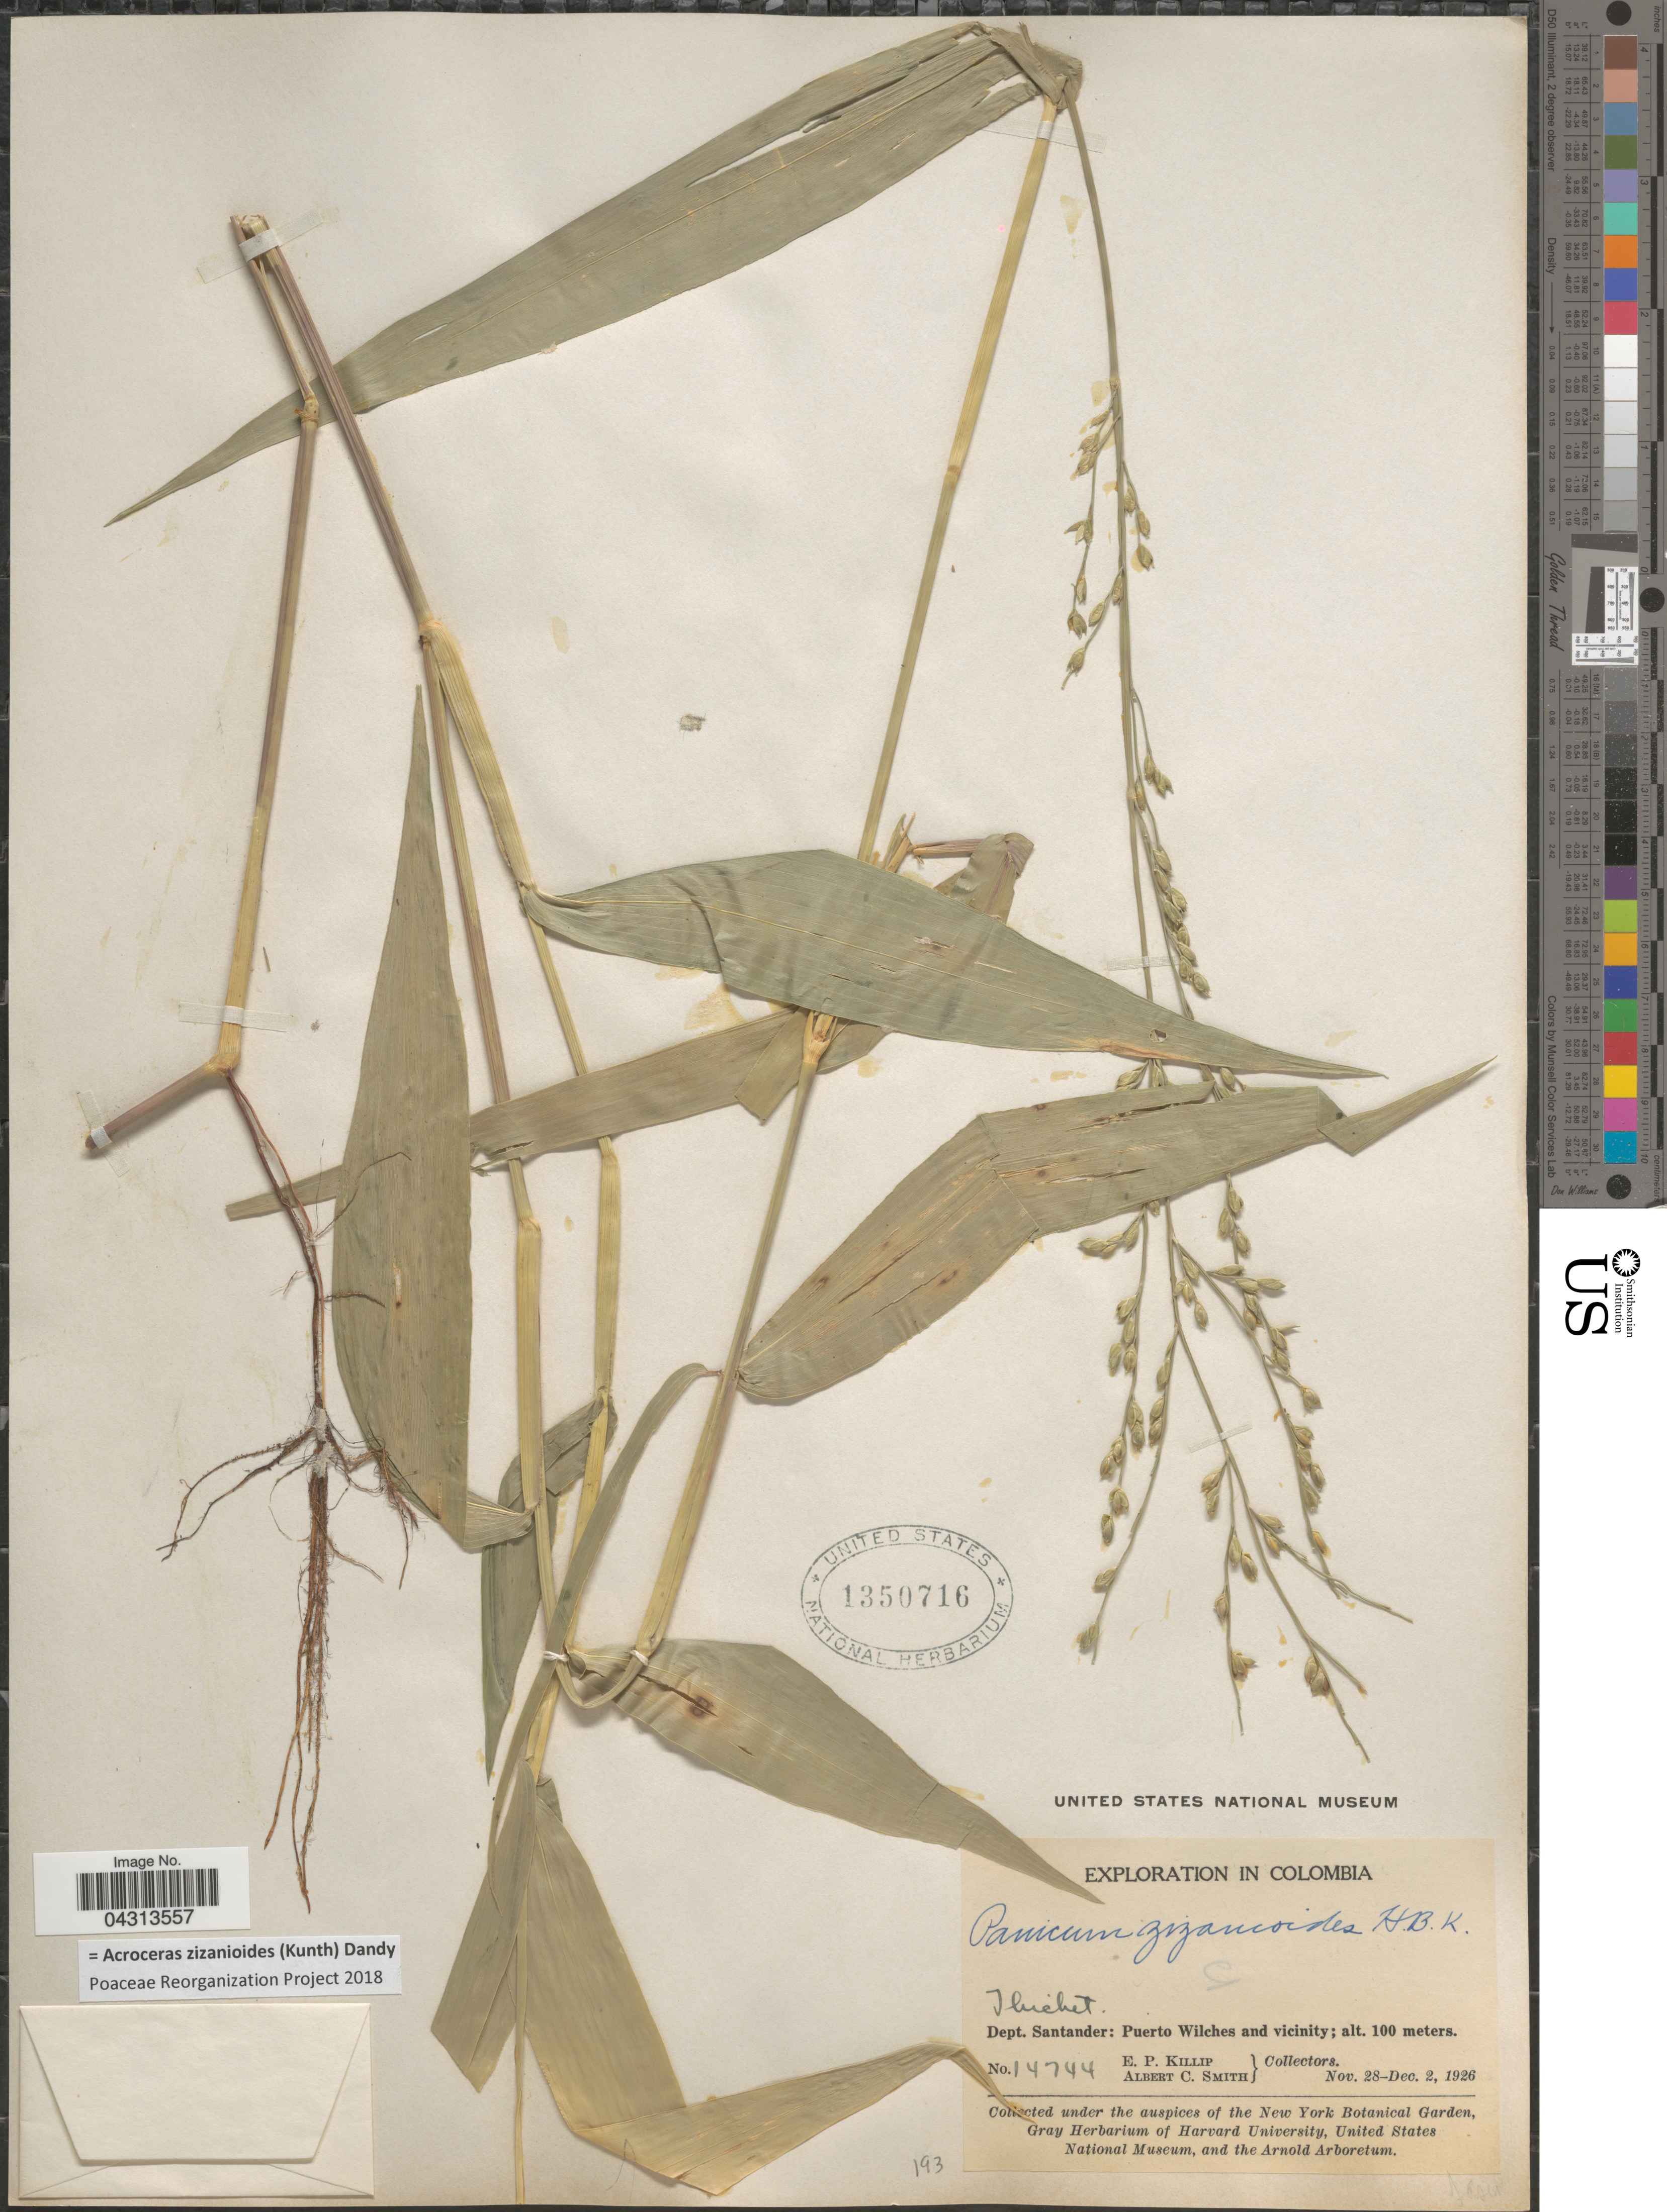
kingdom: Plantae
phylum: Tracheophyta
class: Liliopsida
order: Poales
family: Poaceae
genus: Acroceras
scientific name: Acroceras zizanioides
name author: (Kunth) Dandy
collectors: E. P. Killip & A. C. Smith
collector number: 14744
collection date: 1926-11-28/1926-12-02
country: Colombia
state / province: Santander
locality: Exploration in Colombia. Dept. Santander: Puerto Wilches and vicinity.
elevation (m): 100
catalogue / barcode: US 1350716